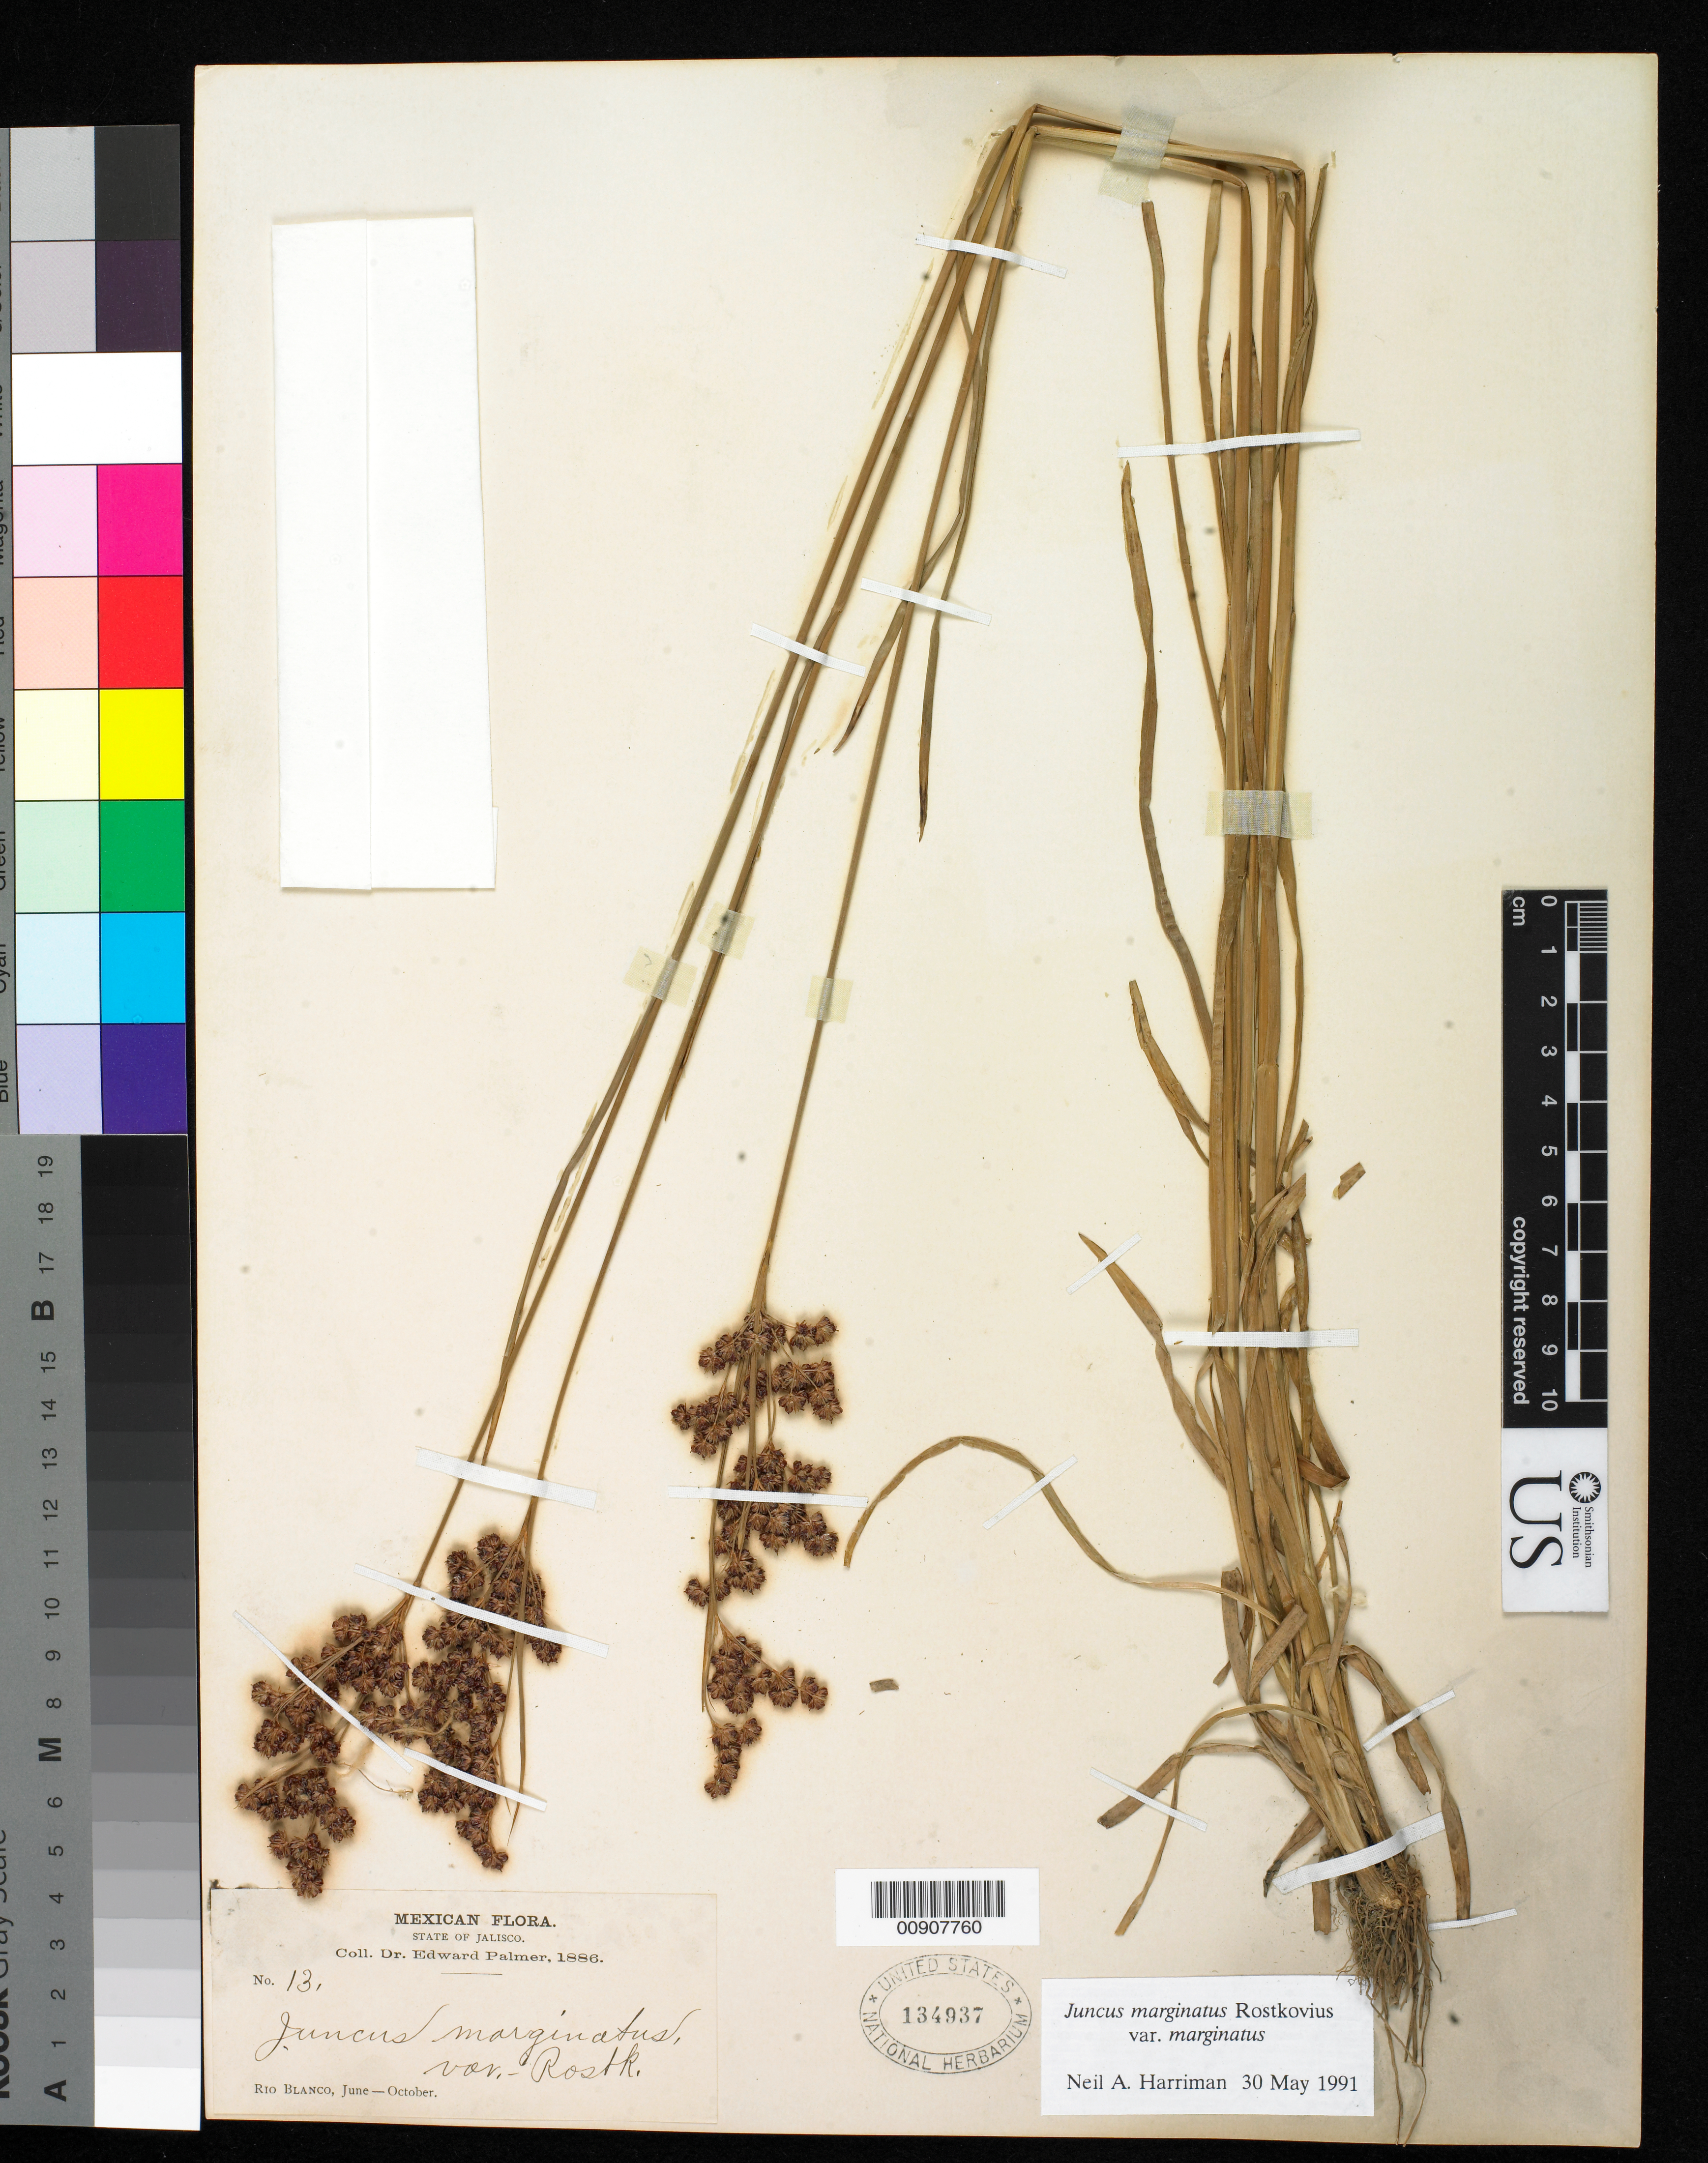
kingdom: Plantae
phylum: Tracheophyta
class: Liliopsida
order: Poales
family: Juncaceae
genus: Juncus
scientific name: Juncus marginatus var. marginatus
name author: Rostk.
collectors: E. Palmer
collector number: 13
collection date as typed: Jun 1886 to -- Oct 1886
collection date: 1886-06/1886-10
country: Mexico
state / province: Jalisco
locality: Río Blanco, Jalisco.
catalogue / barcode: US 134937